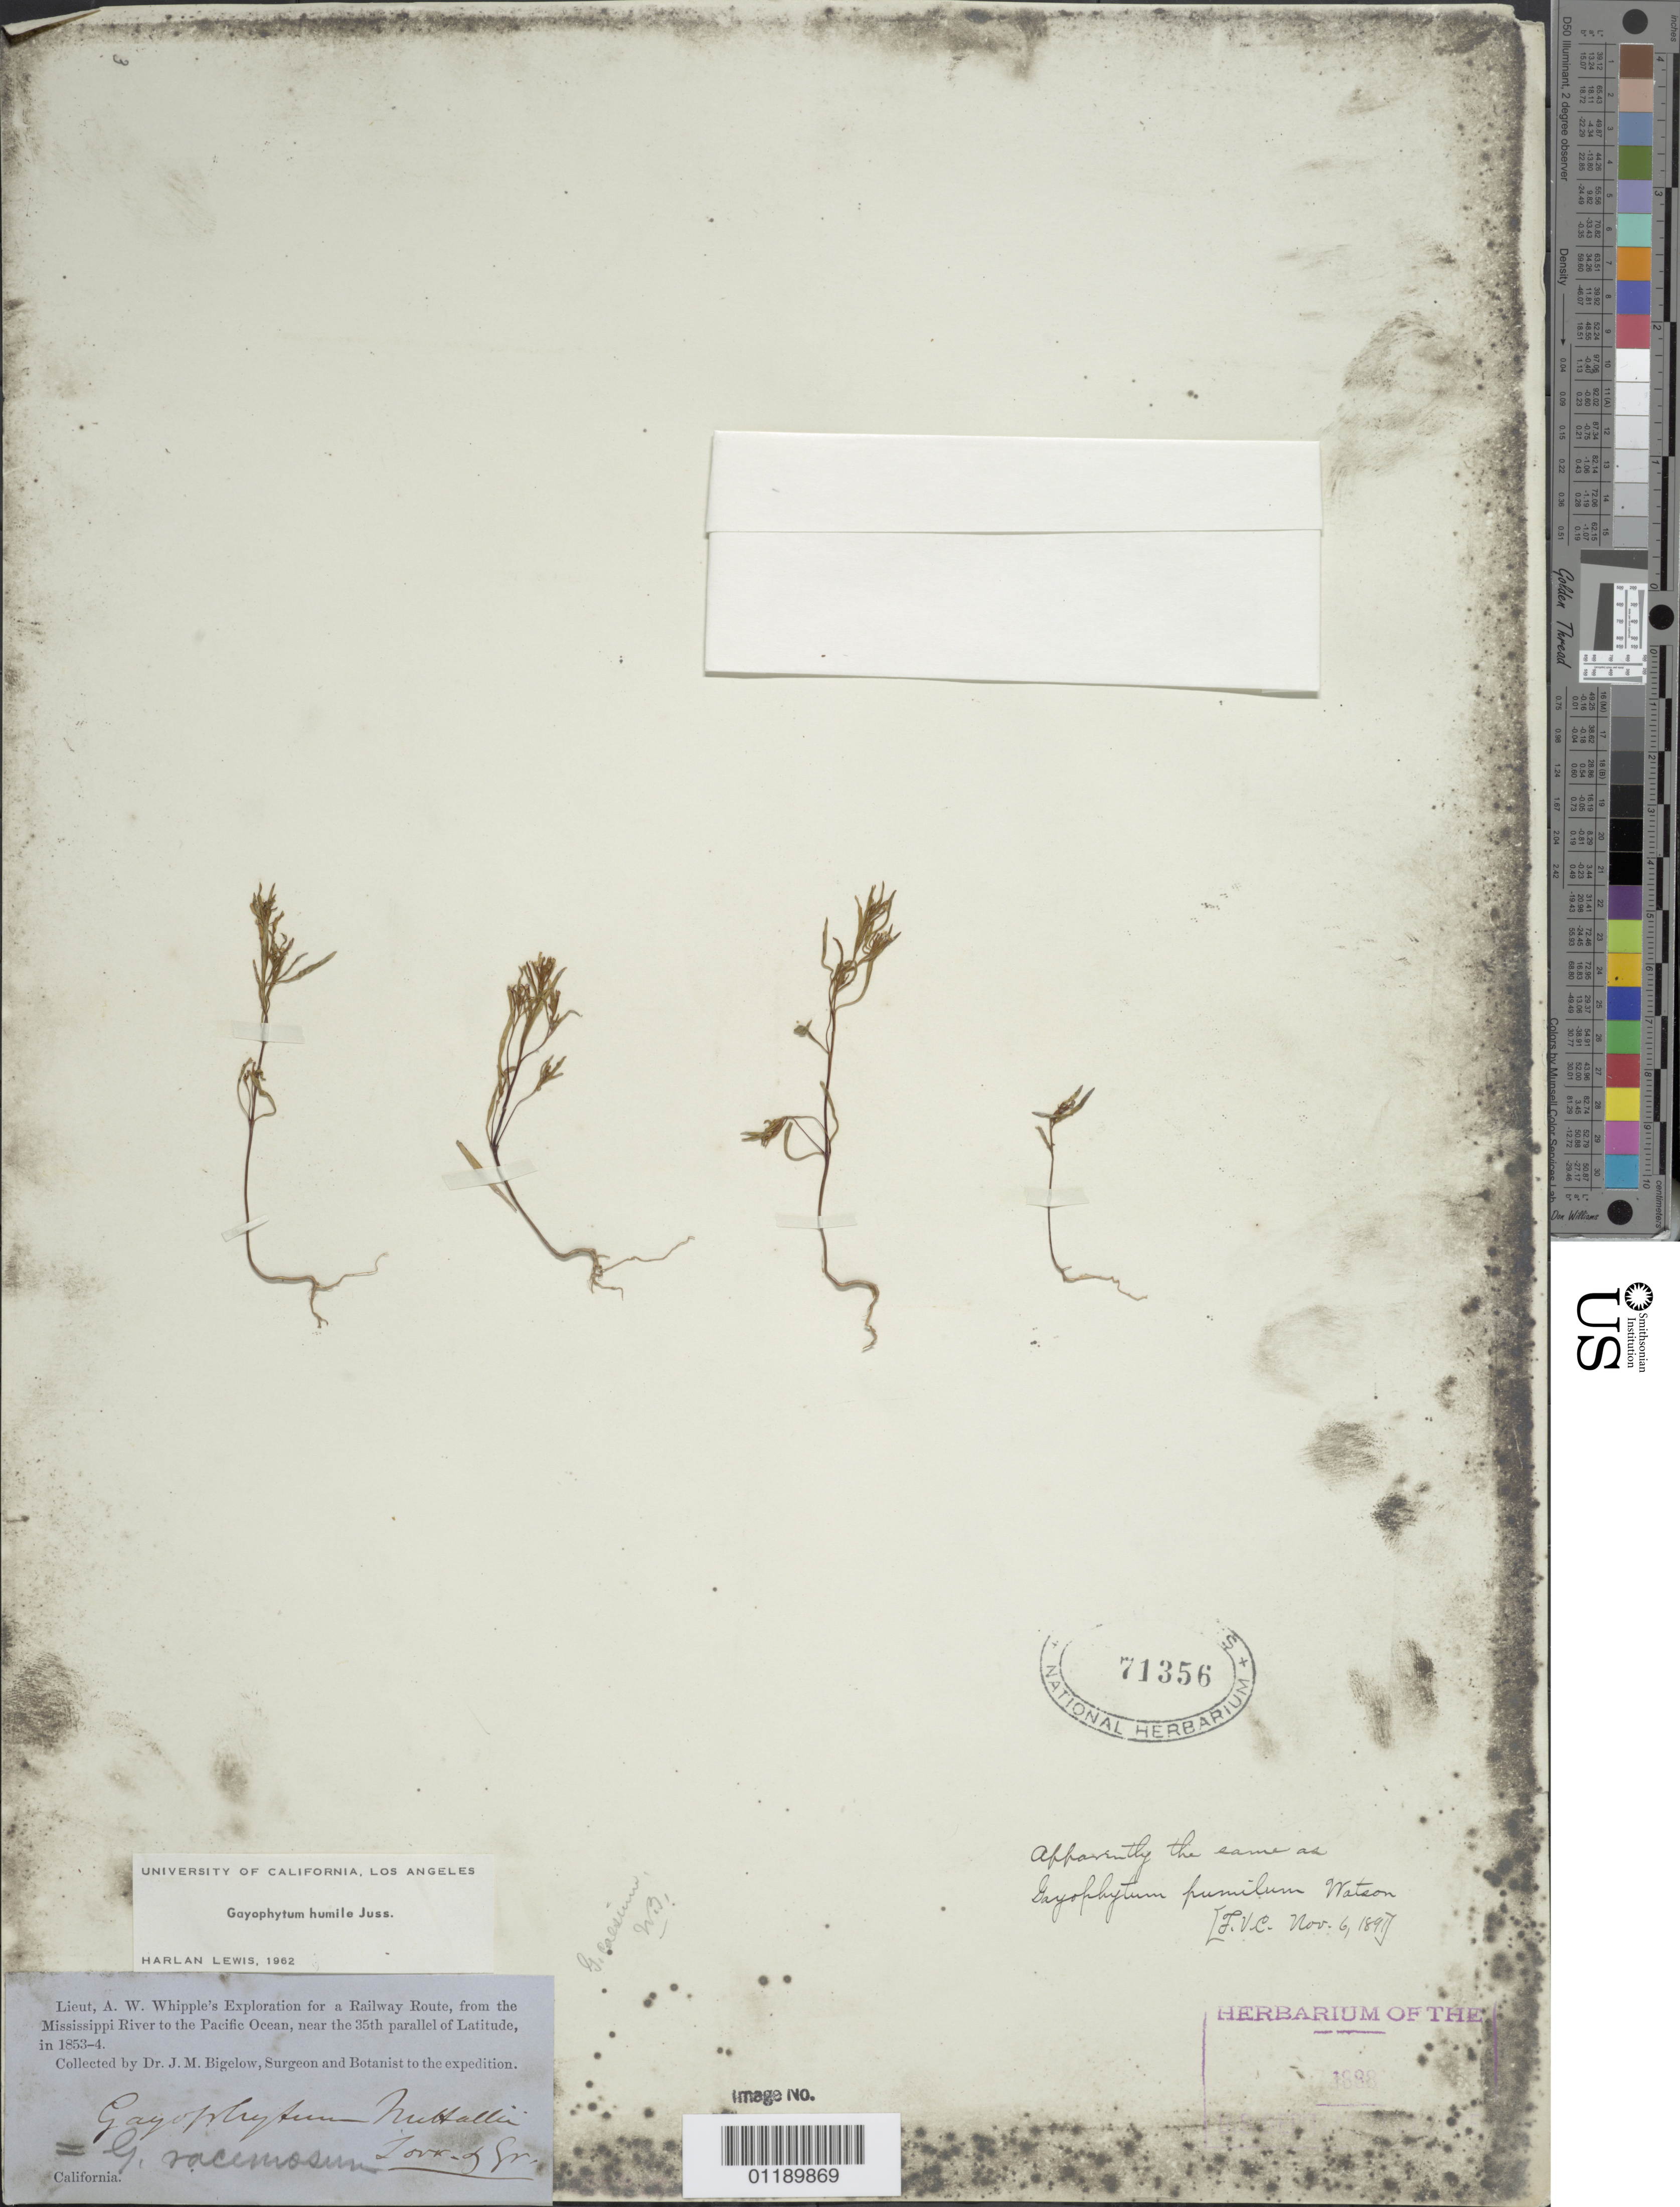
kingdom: Plantae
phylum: Tracheophyta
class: Magnoliopsida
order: Myrtales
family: Onagraceae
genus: Gayophytum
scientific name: Gayophytum humile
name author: A. Juss.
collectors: J. M. Bigelow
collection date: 1853/1854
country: United States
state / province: California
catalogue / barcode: US 71356